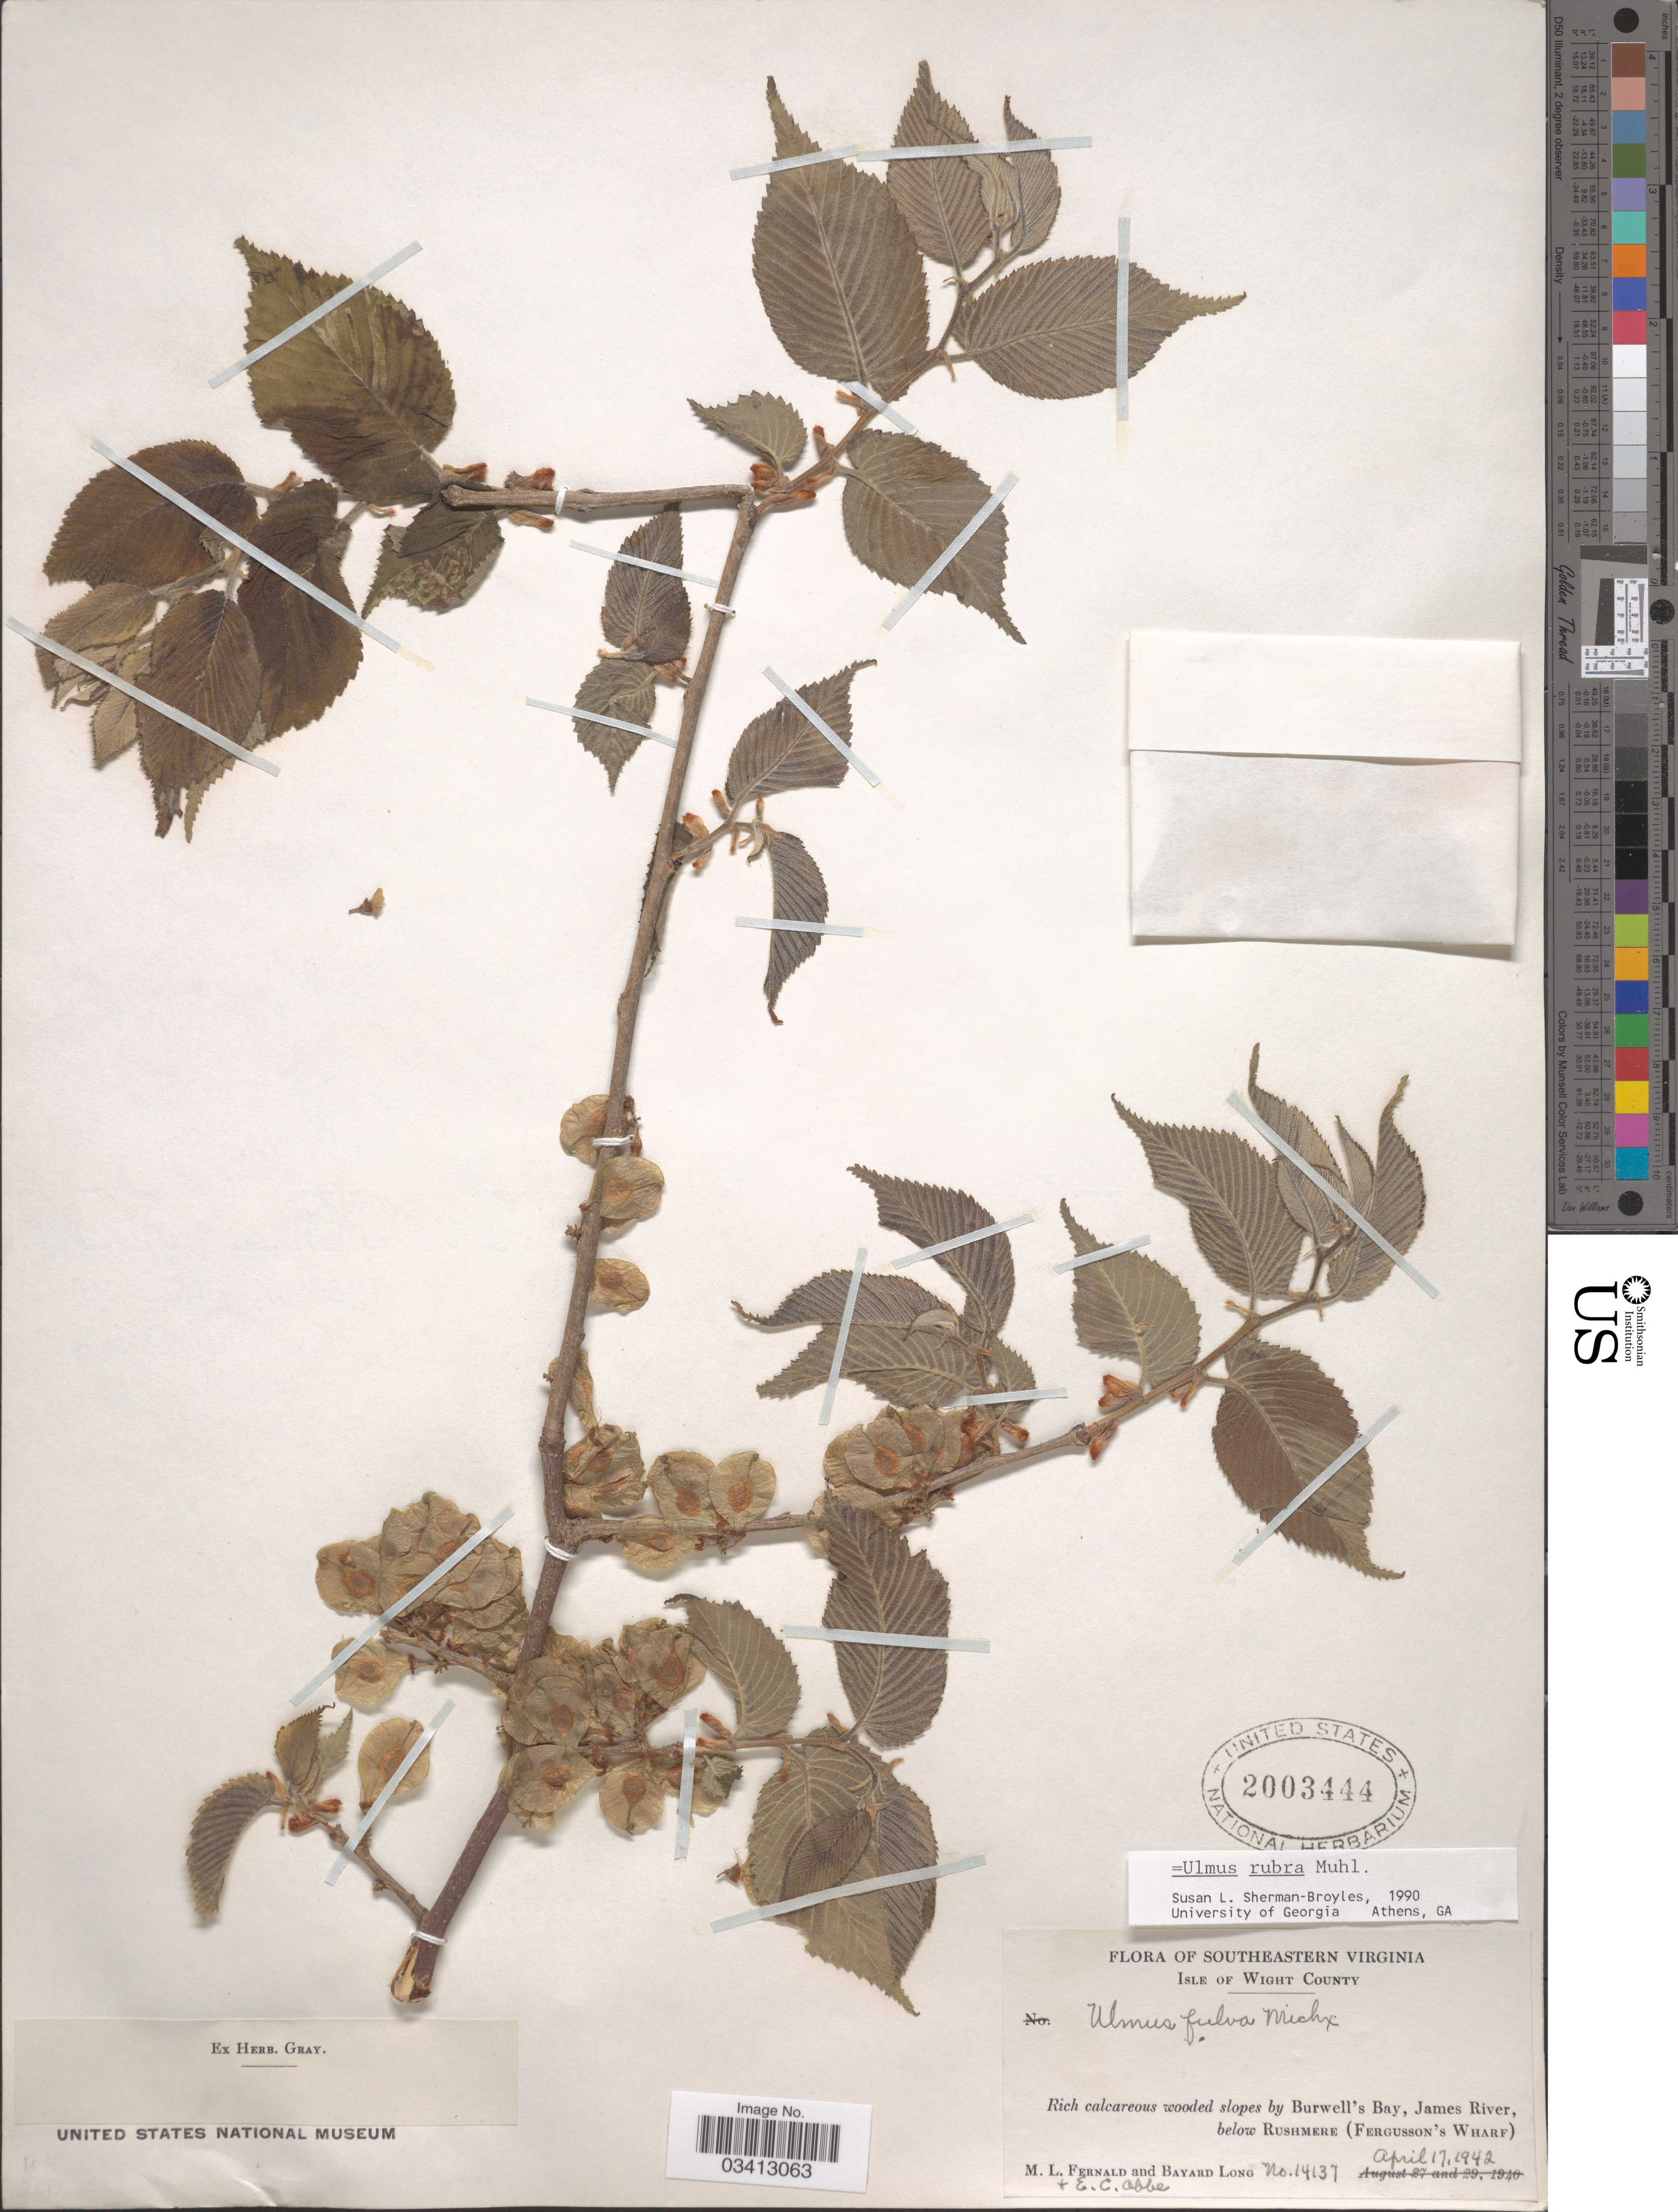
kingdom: Plantae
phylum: Tracheophyta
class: Magnoliopsida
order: Rosales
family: Ulmaceae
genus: Ulmus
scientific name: Ulmus rubra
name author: Muhl.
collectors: M. L. Fernald, B. Long & E. C. Abbe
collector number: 14137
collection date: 1942-04-17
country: United States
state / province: Virginia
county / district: Isle of Wight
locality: Southeastern Virginia. Isle of Wight County. By Burwell's Bay, James River, below Rushmere (Fergusson's Wharf).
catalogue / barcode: US 2003444